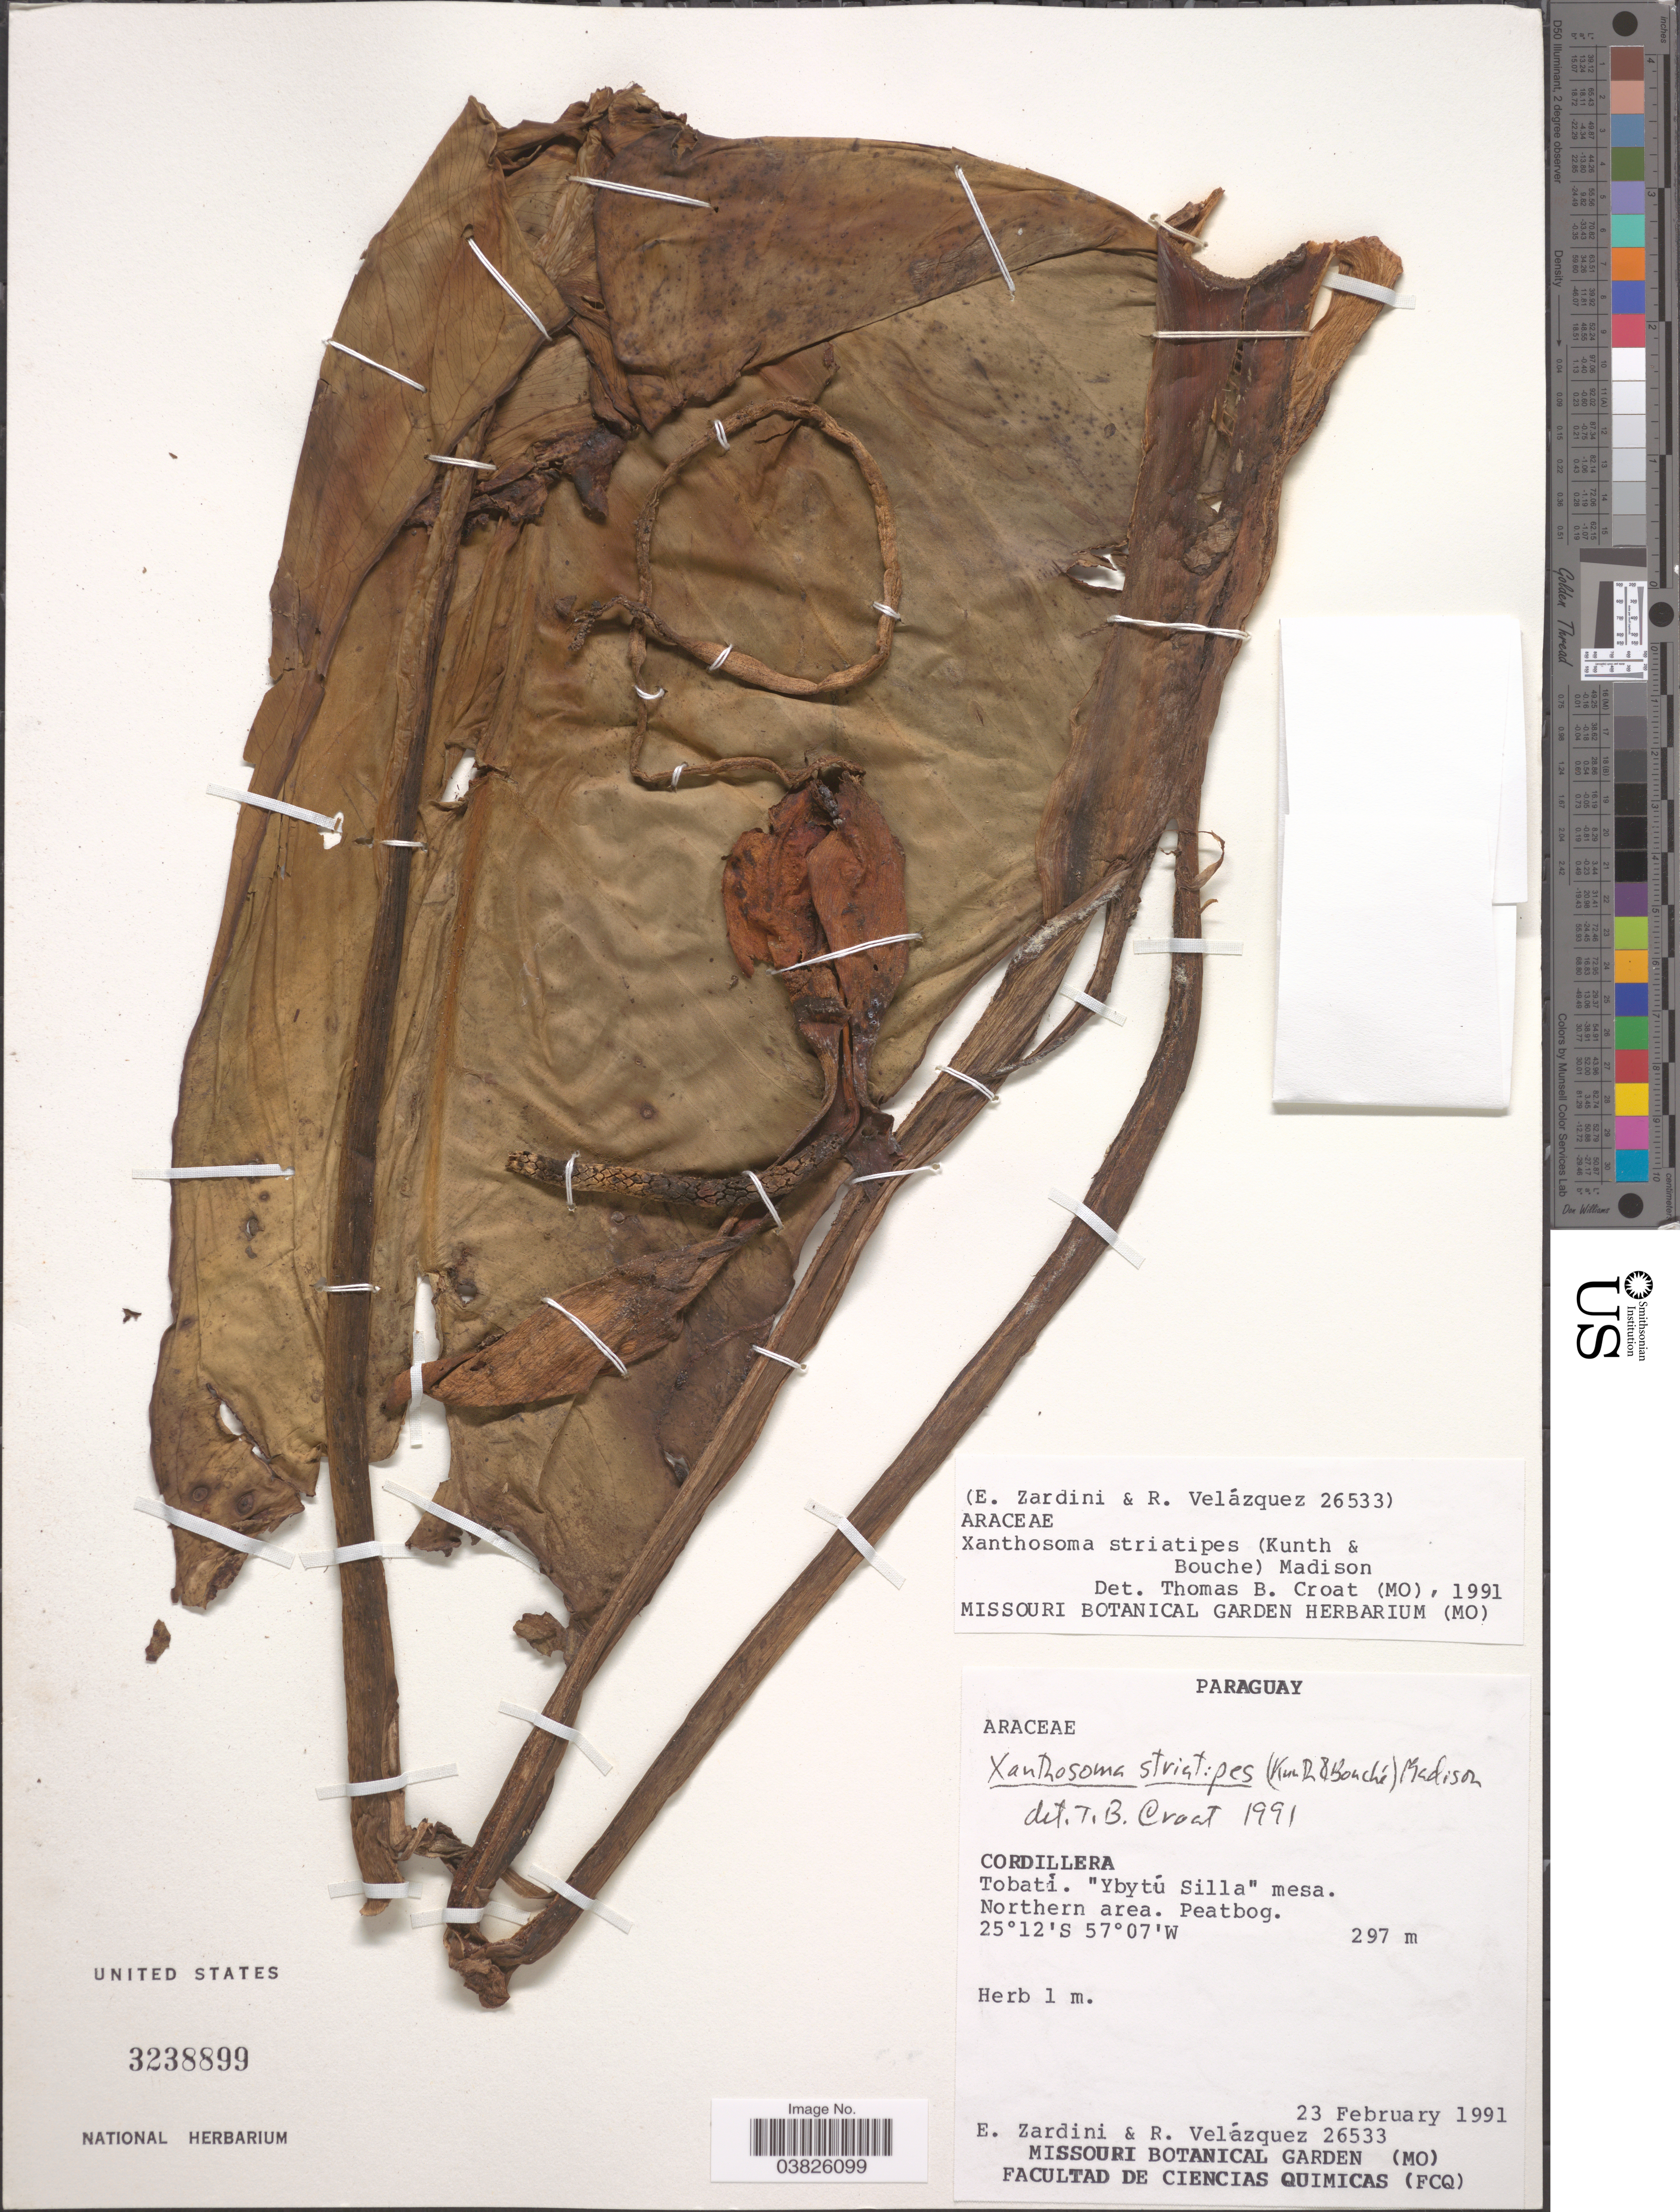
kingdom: Plantae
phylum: Tracheophyta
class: Liliopsida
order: Alismatales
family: Araceae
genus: Xanthosoma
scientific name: Xanthosoma striatipes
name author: (Kunth & C.D. Bouché) Madison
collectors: E. Zardini & R. Velázquez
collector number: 26533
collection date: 1991-02-23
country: Paraguay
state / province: Cordillera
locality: Tobatí. "Ybytú Silla" mesa. Northern area. Peatbog.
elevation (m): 297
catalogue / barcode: US 3238899